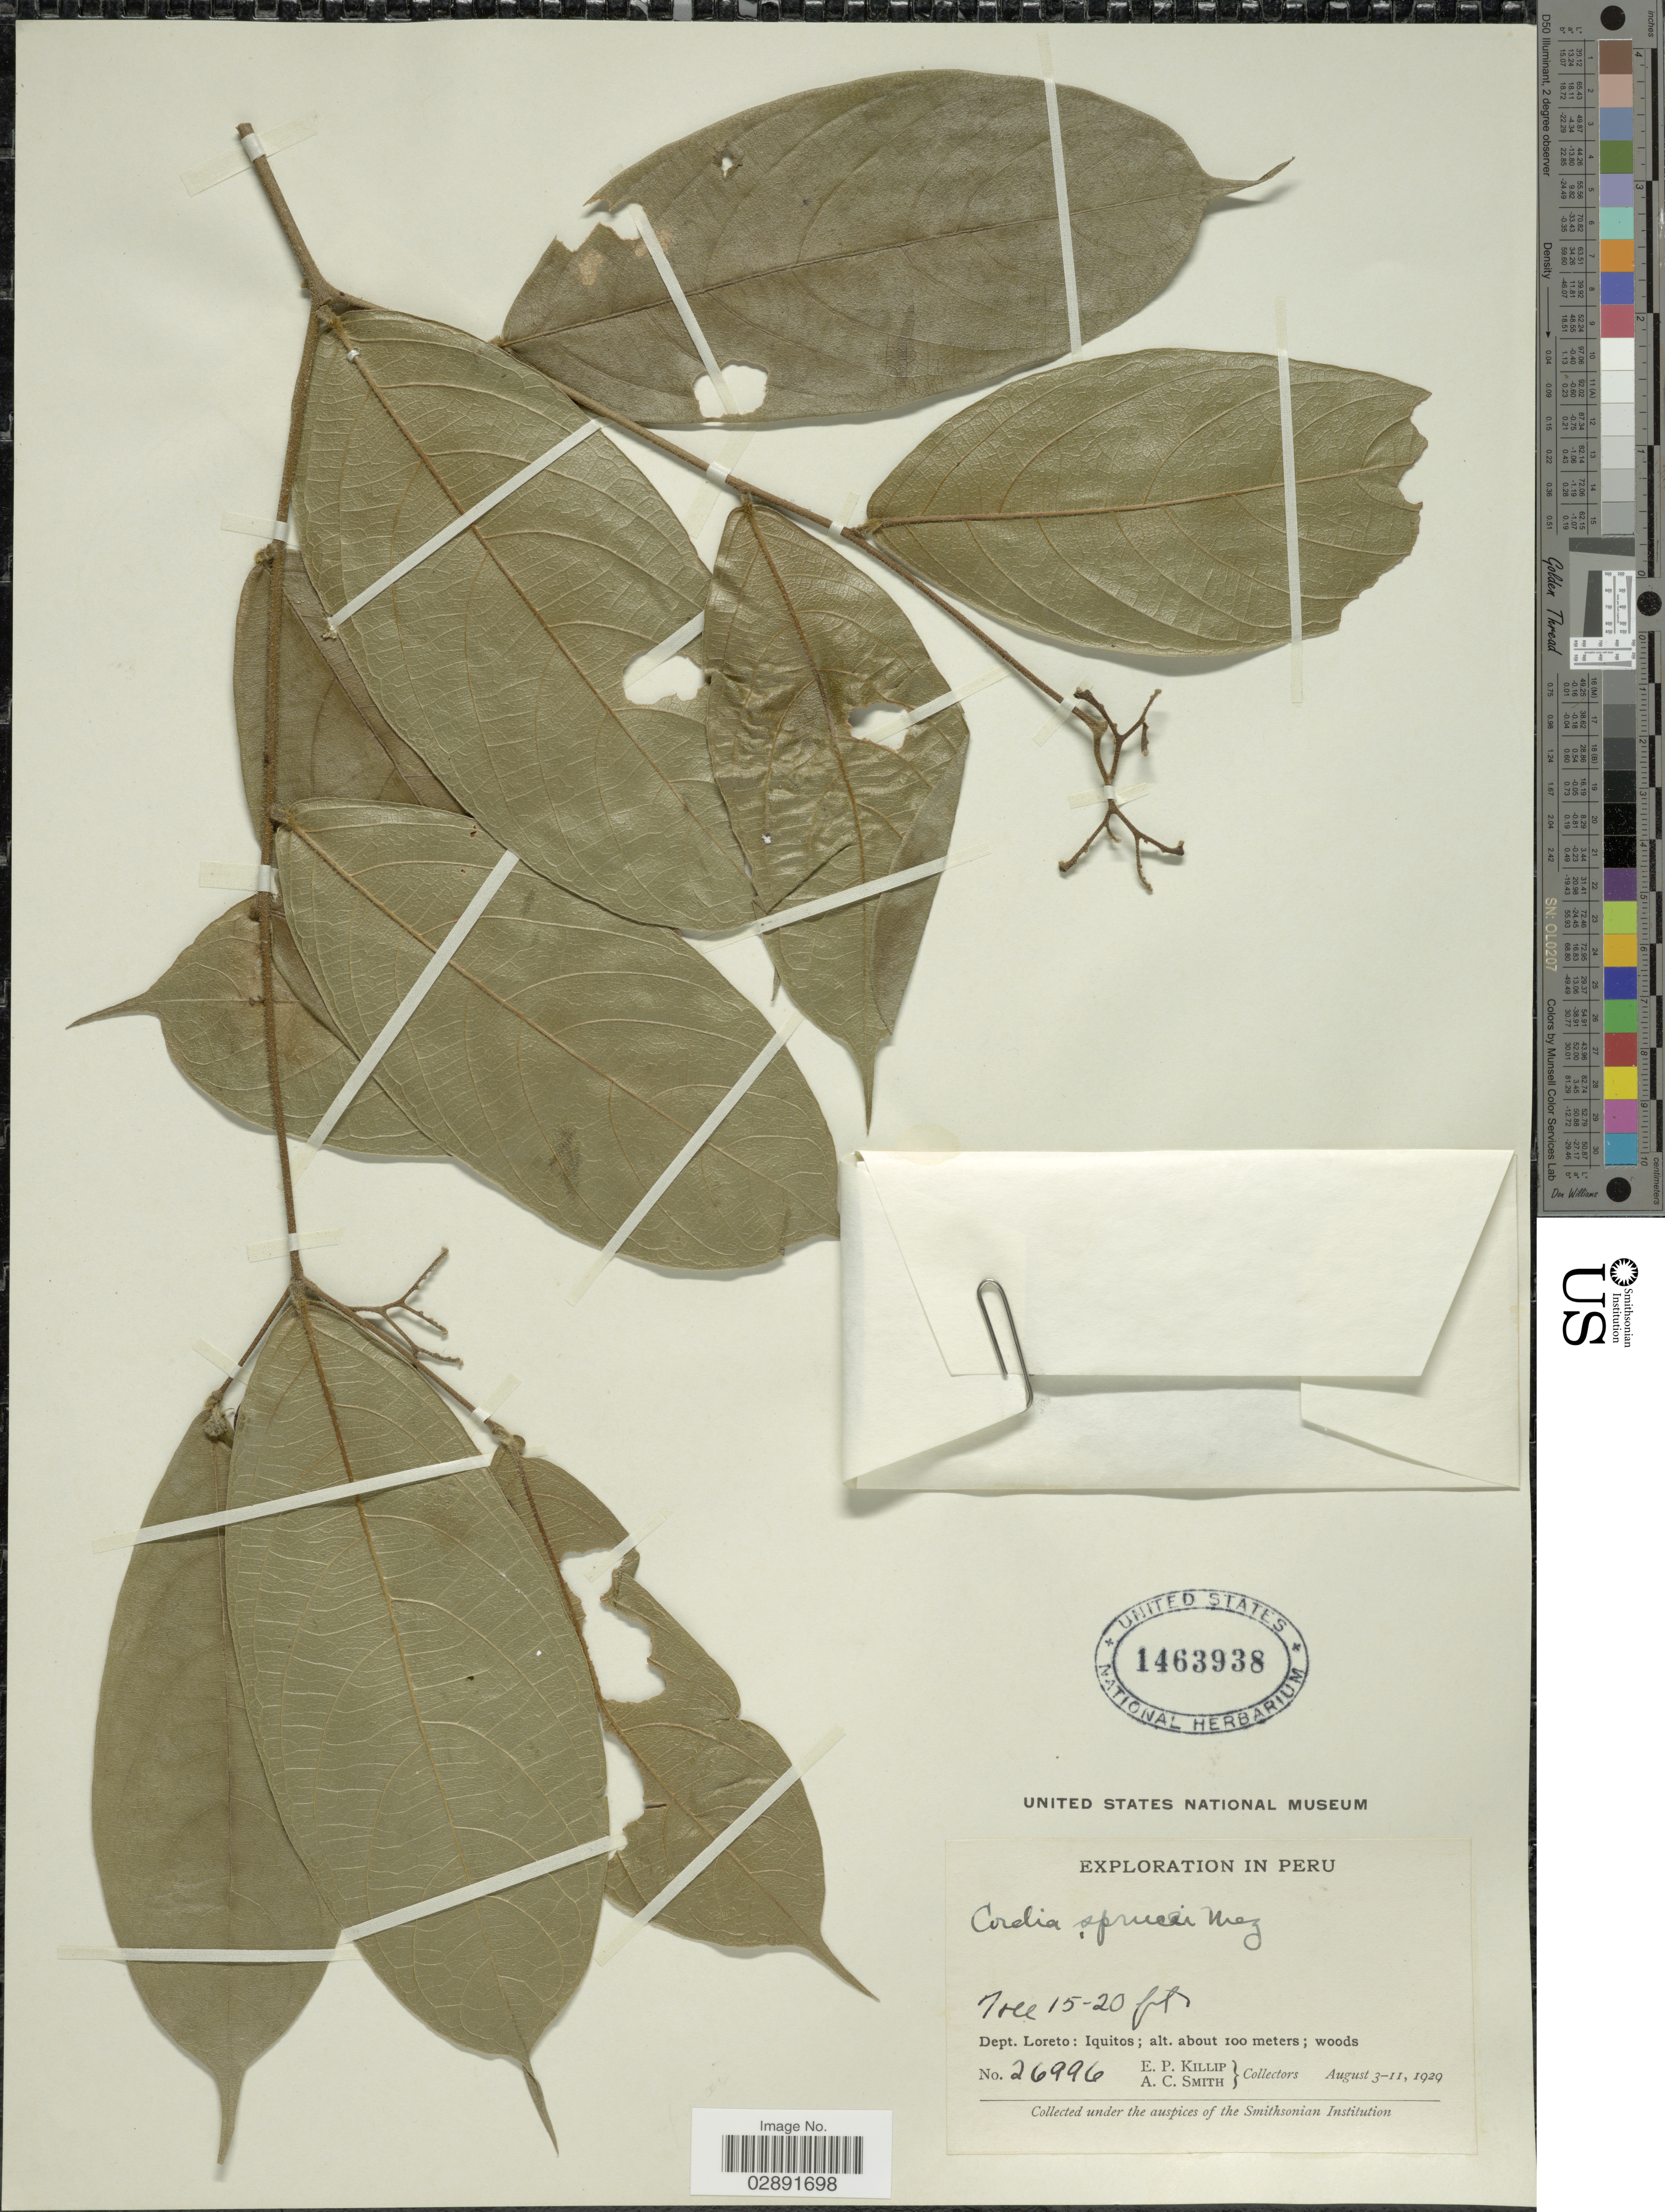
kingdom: Plantae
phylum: Tracheophyta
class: Magnoliopsida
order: Boraginales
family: Cordiaceae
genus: Cordia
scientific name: Cordia sprucei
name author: Mez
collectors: E. P. Killip & A. C. Smith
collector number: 26996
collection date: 1929-08-03/1929-08-11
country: Peru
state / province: Loreto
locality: Dept. Loreto: Iquitos.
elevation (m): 100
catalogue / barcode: US 1463938